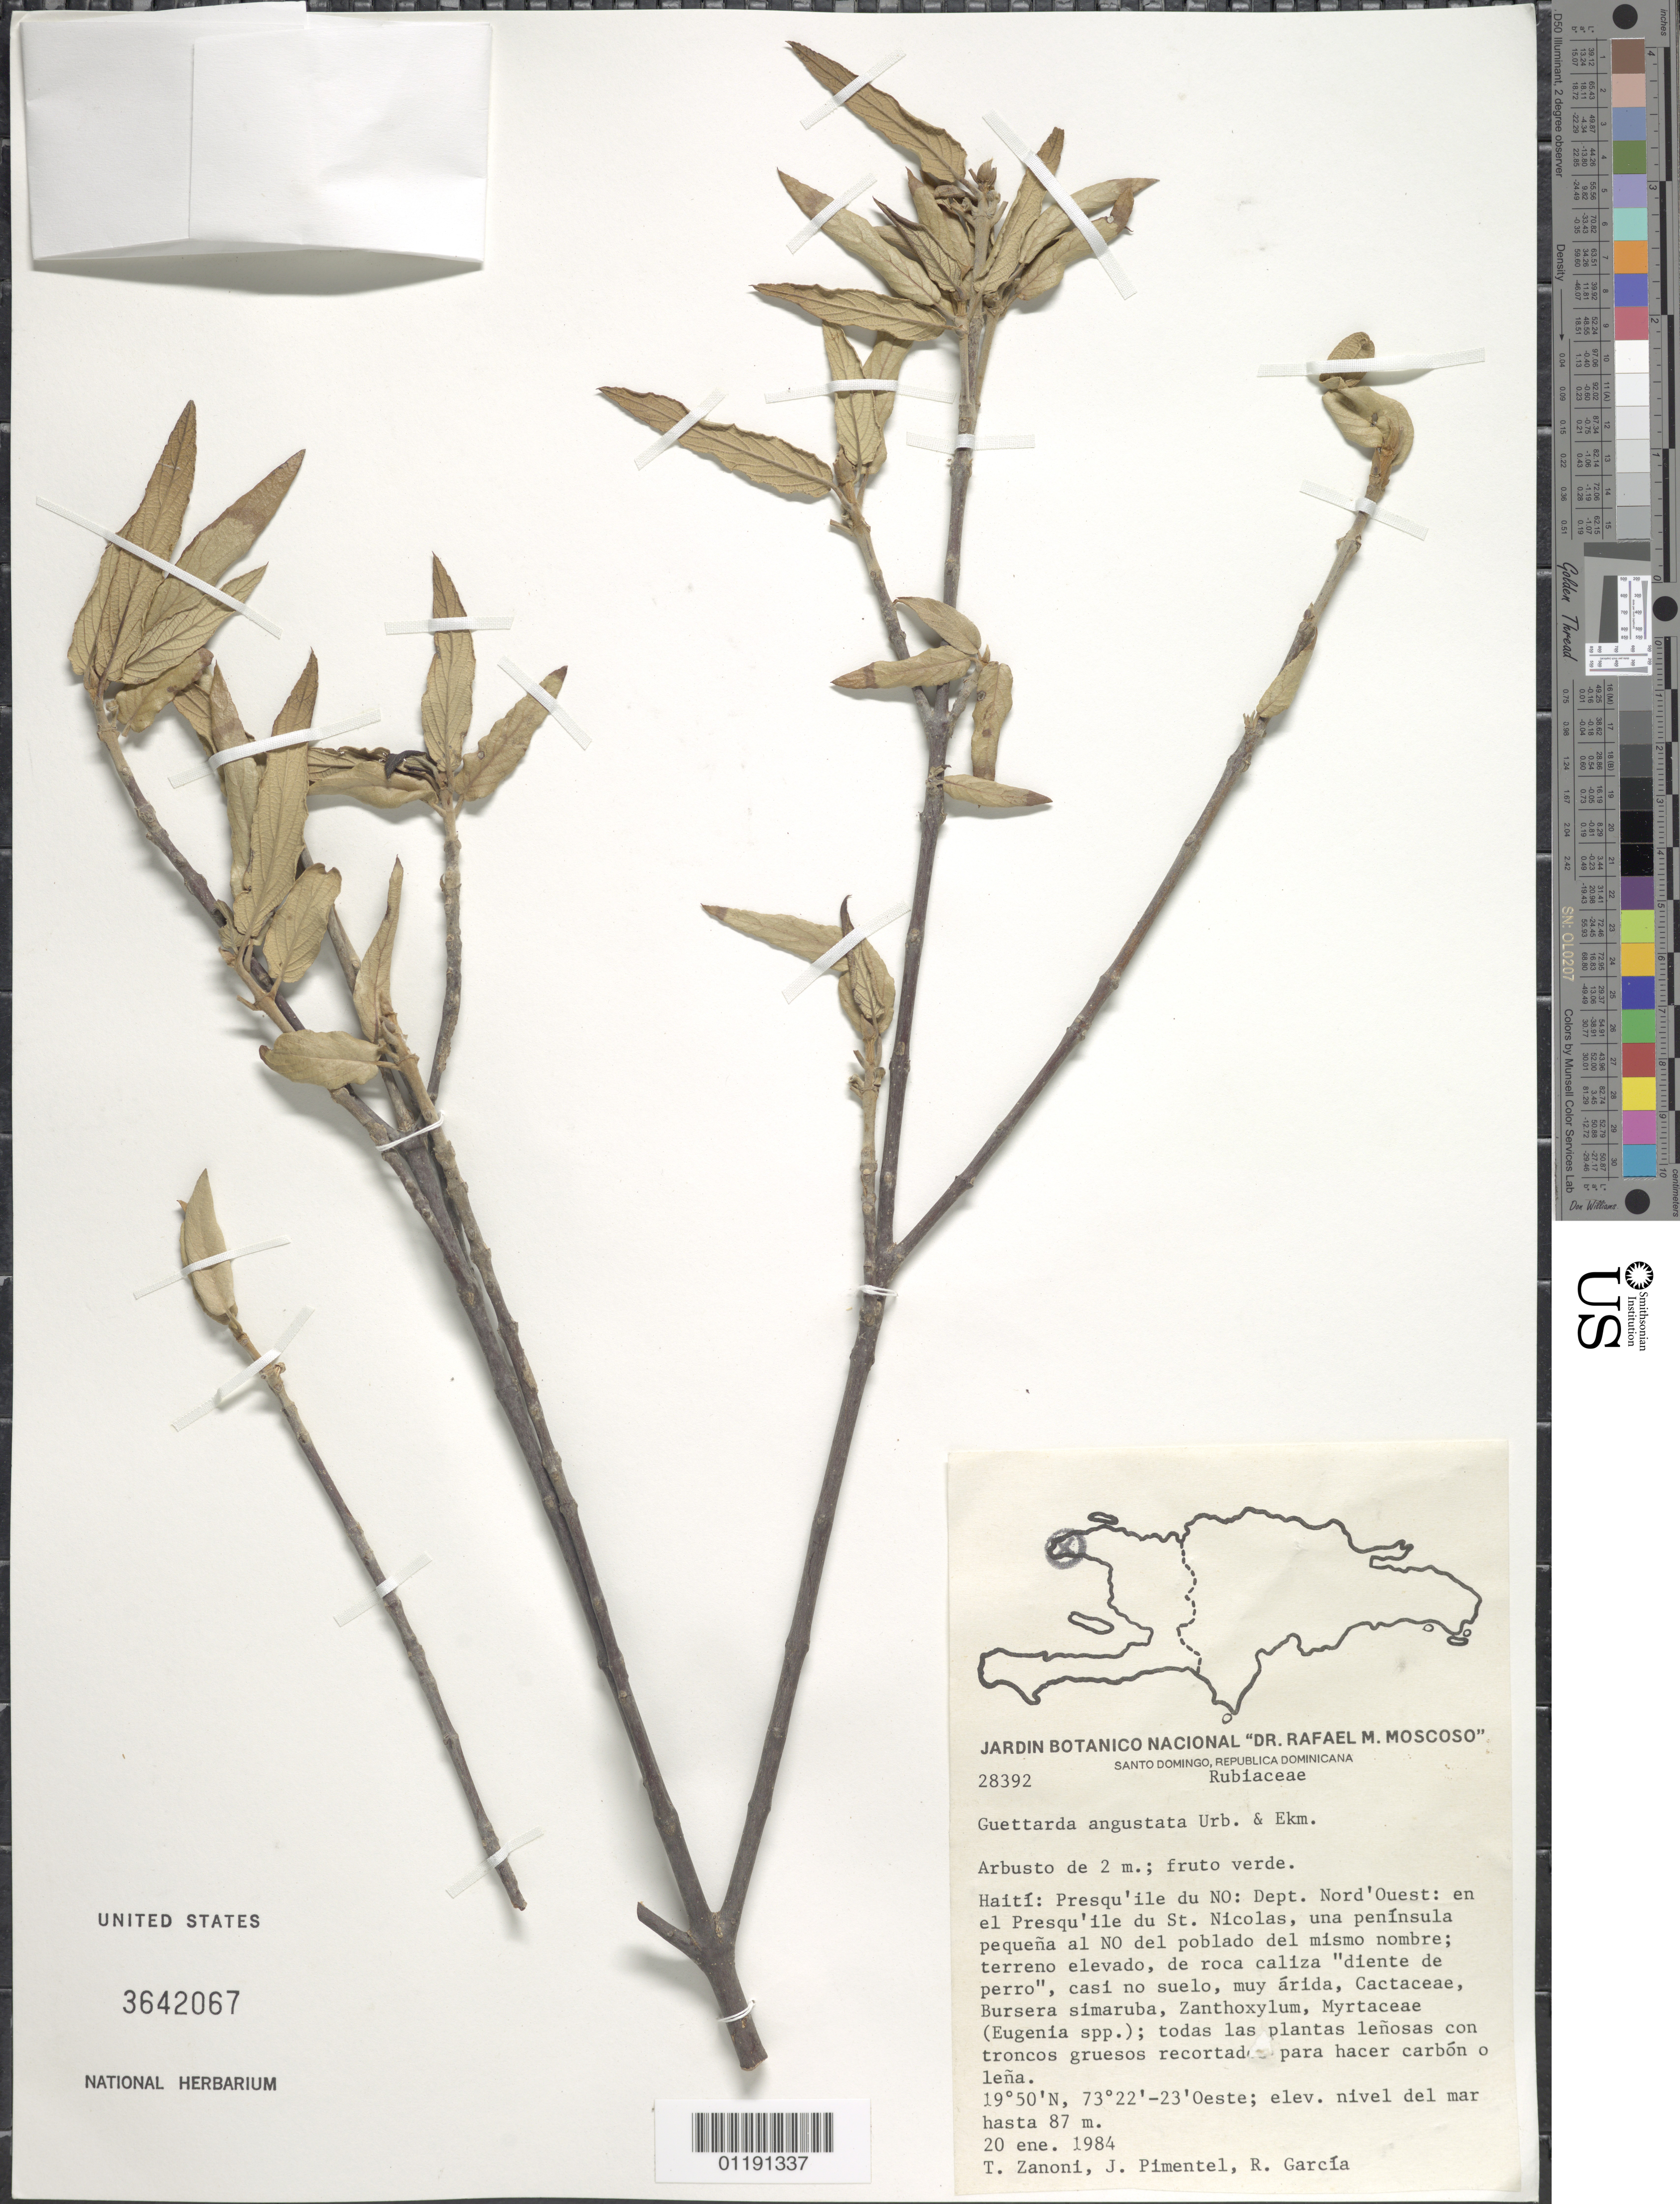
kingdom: Plantae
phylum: Tracheophyta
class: Magnoliopsida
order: Gentianales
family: Rubiaceae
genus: Guettarda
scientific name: Guettarda angustata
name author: Urb. & Ekman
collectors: T. A. Zanoni, J. Pimentel & R. G. García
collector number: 28392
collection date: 1984-01-20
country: Haiti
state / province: Nord-Óuest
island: Hispaniola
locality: Presqu'ile du NO: In el Presqu'ile du St. Nicolas, a little peninsula NW of the town of the same name.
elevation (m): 0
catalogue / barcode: US 3642067